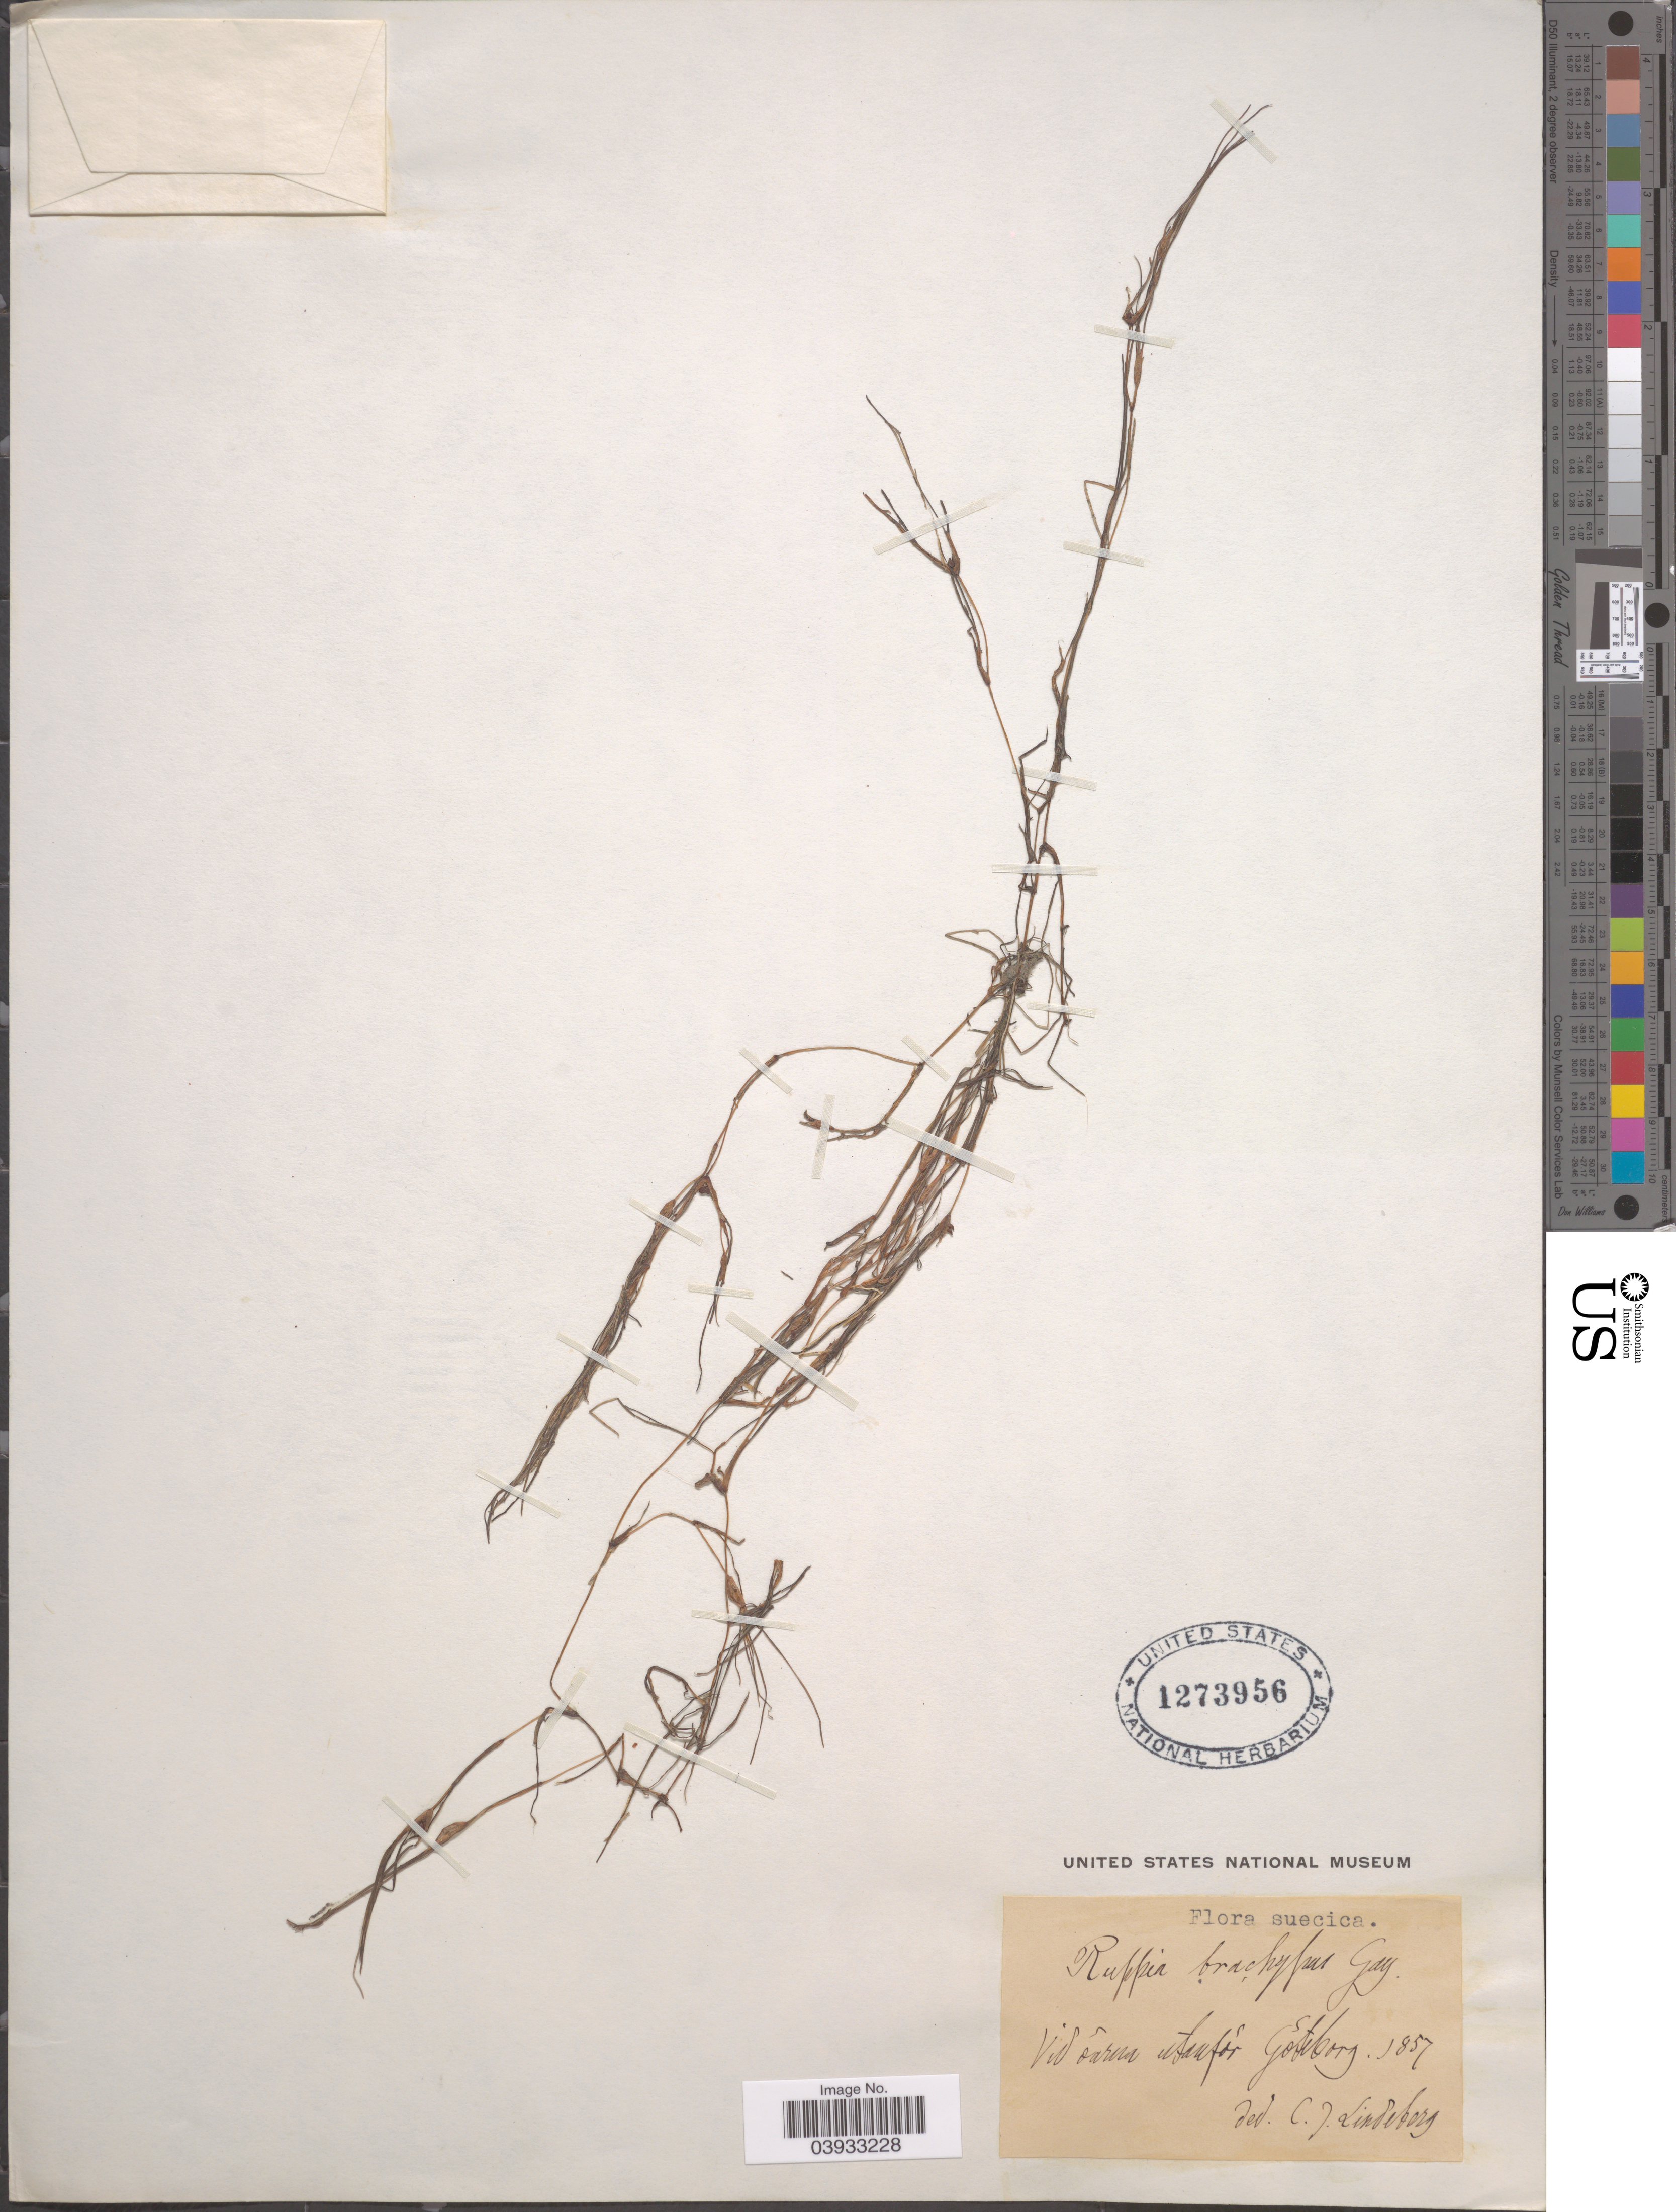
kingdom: Plantae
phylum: Tracheophyta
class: Liliopsida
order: Alismatales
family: Ruppiaceae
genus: Ruppia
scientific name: Ruppia brachypus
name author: J. Gay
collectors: C. Lindeberg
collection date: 1857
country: Sweden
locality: Suecica. Vid oarna Asufor [interpreted] Goteborg.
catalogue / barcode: US 1273956